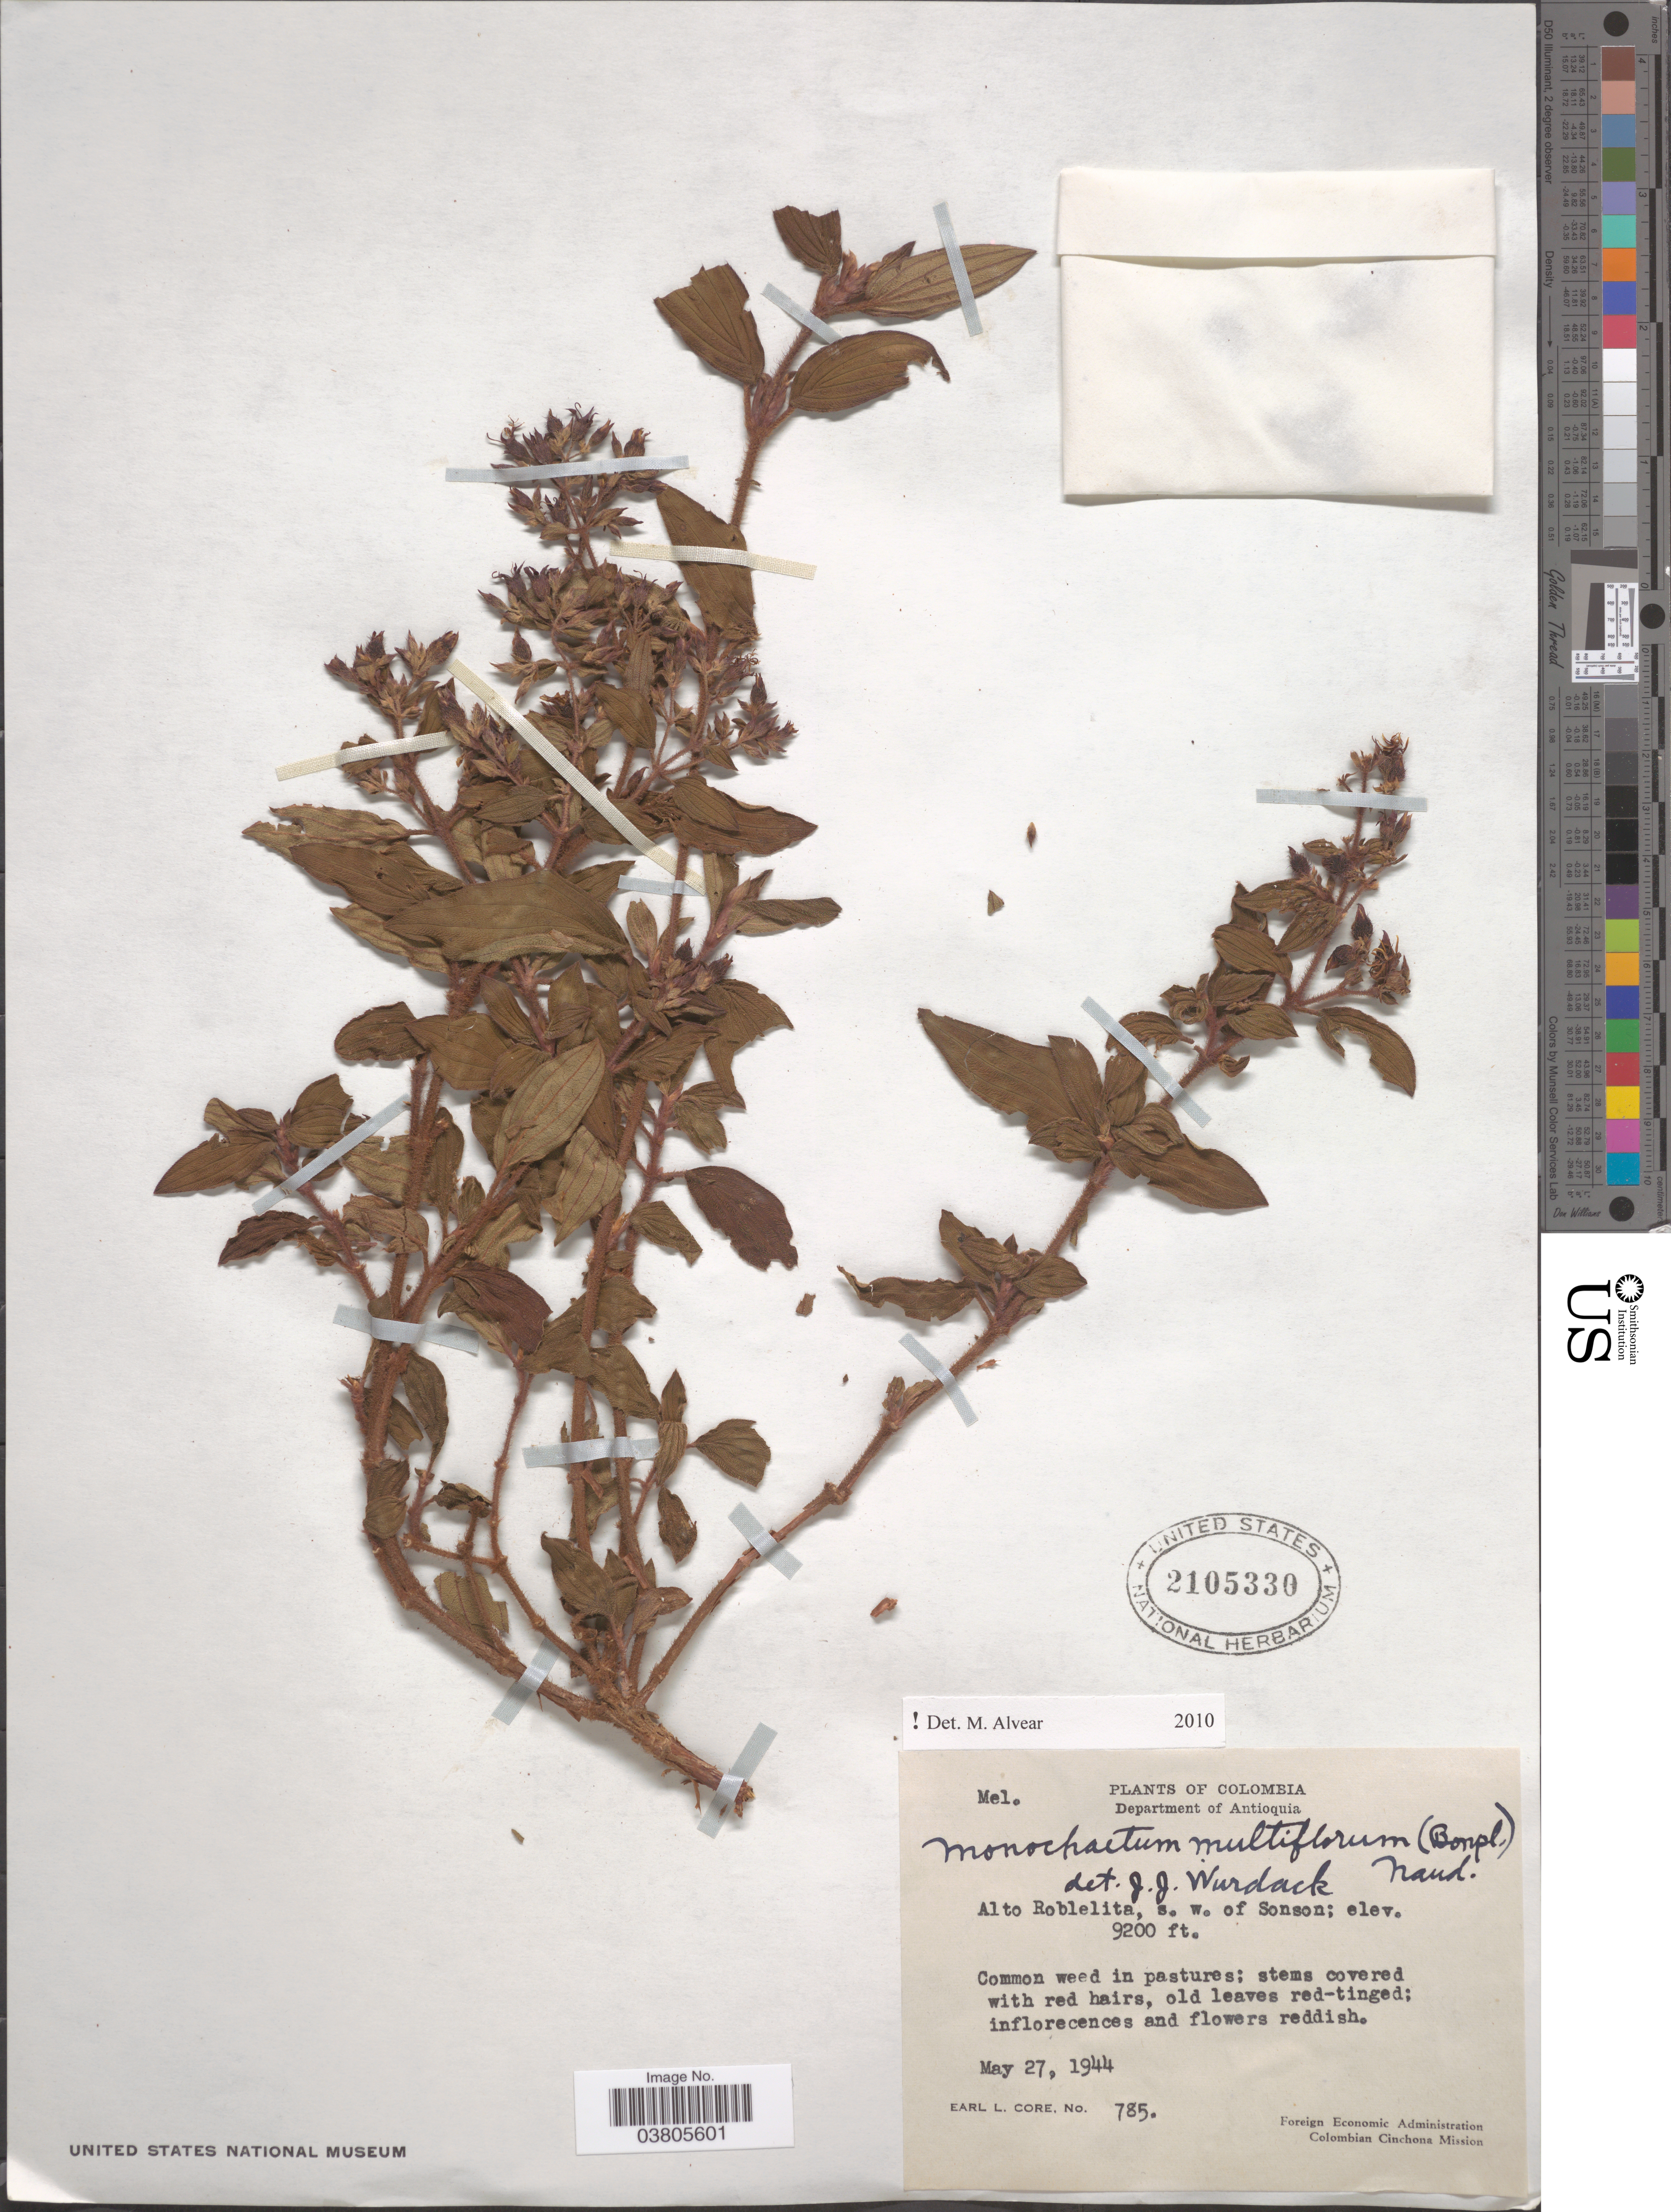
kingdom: Plantae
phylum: Tracheophyta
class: Magnoliopsida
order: Myrtales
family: Melastomataceae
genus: Monochaetum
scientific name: Monochaetum multiflorum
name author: (Bonpl.) Naudin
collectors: E. L. Core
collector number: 785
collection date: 1944-05-27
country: Colombia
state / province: Antioquia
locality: Department of Antioquia. Alto Roblelita, s.w. of Sonson.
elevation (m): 2804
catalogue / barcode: US 2105330